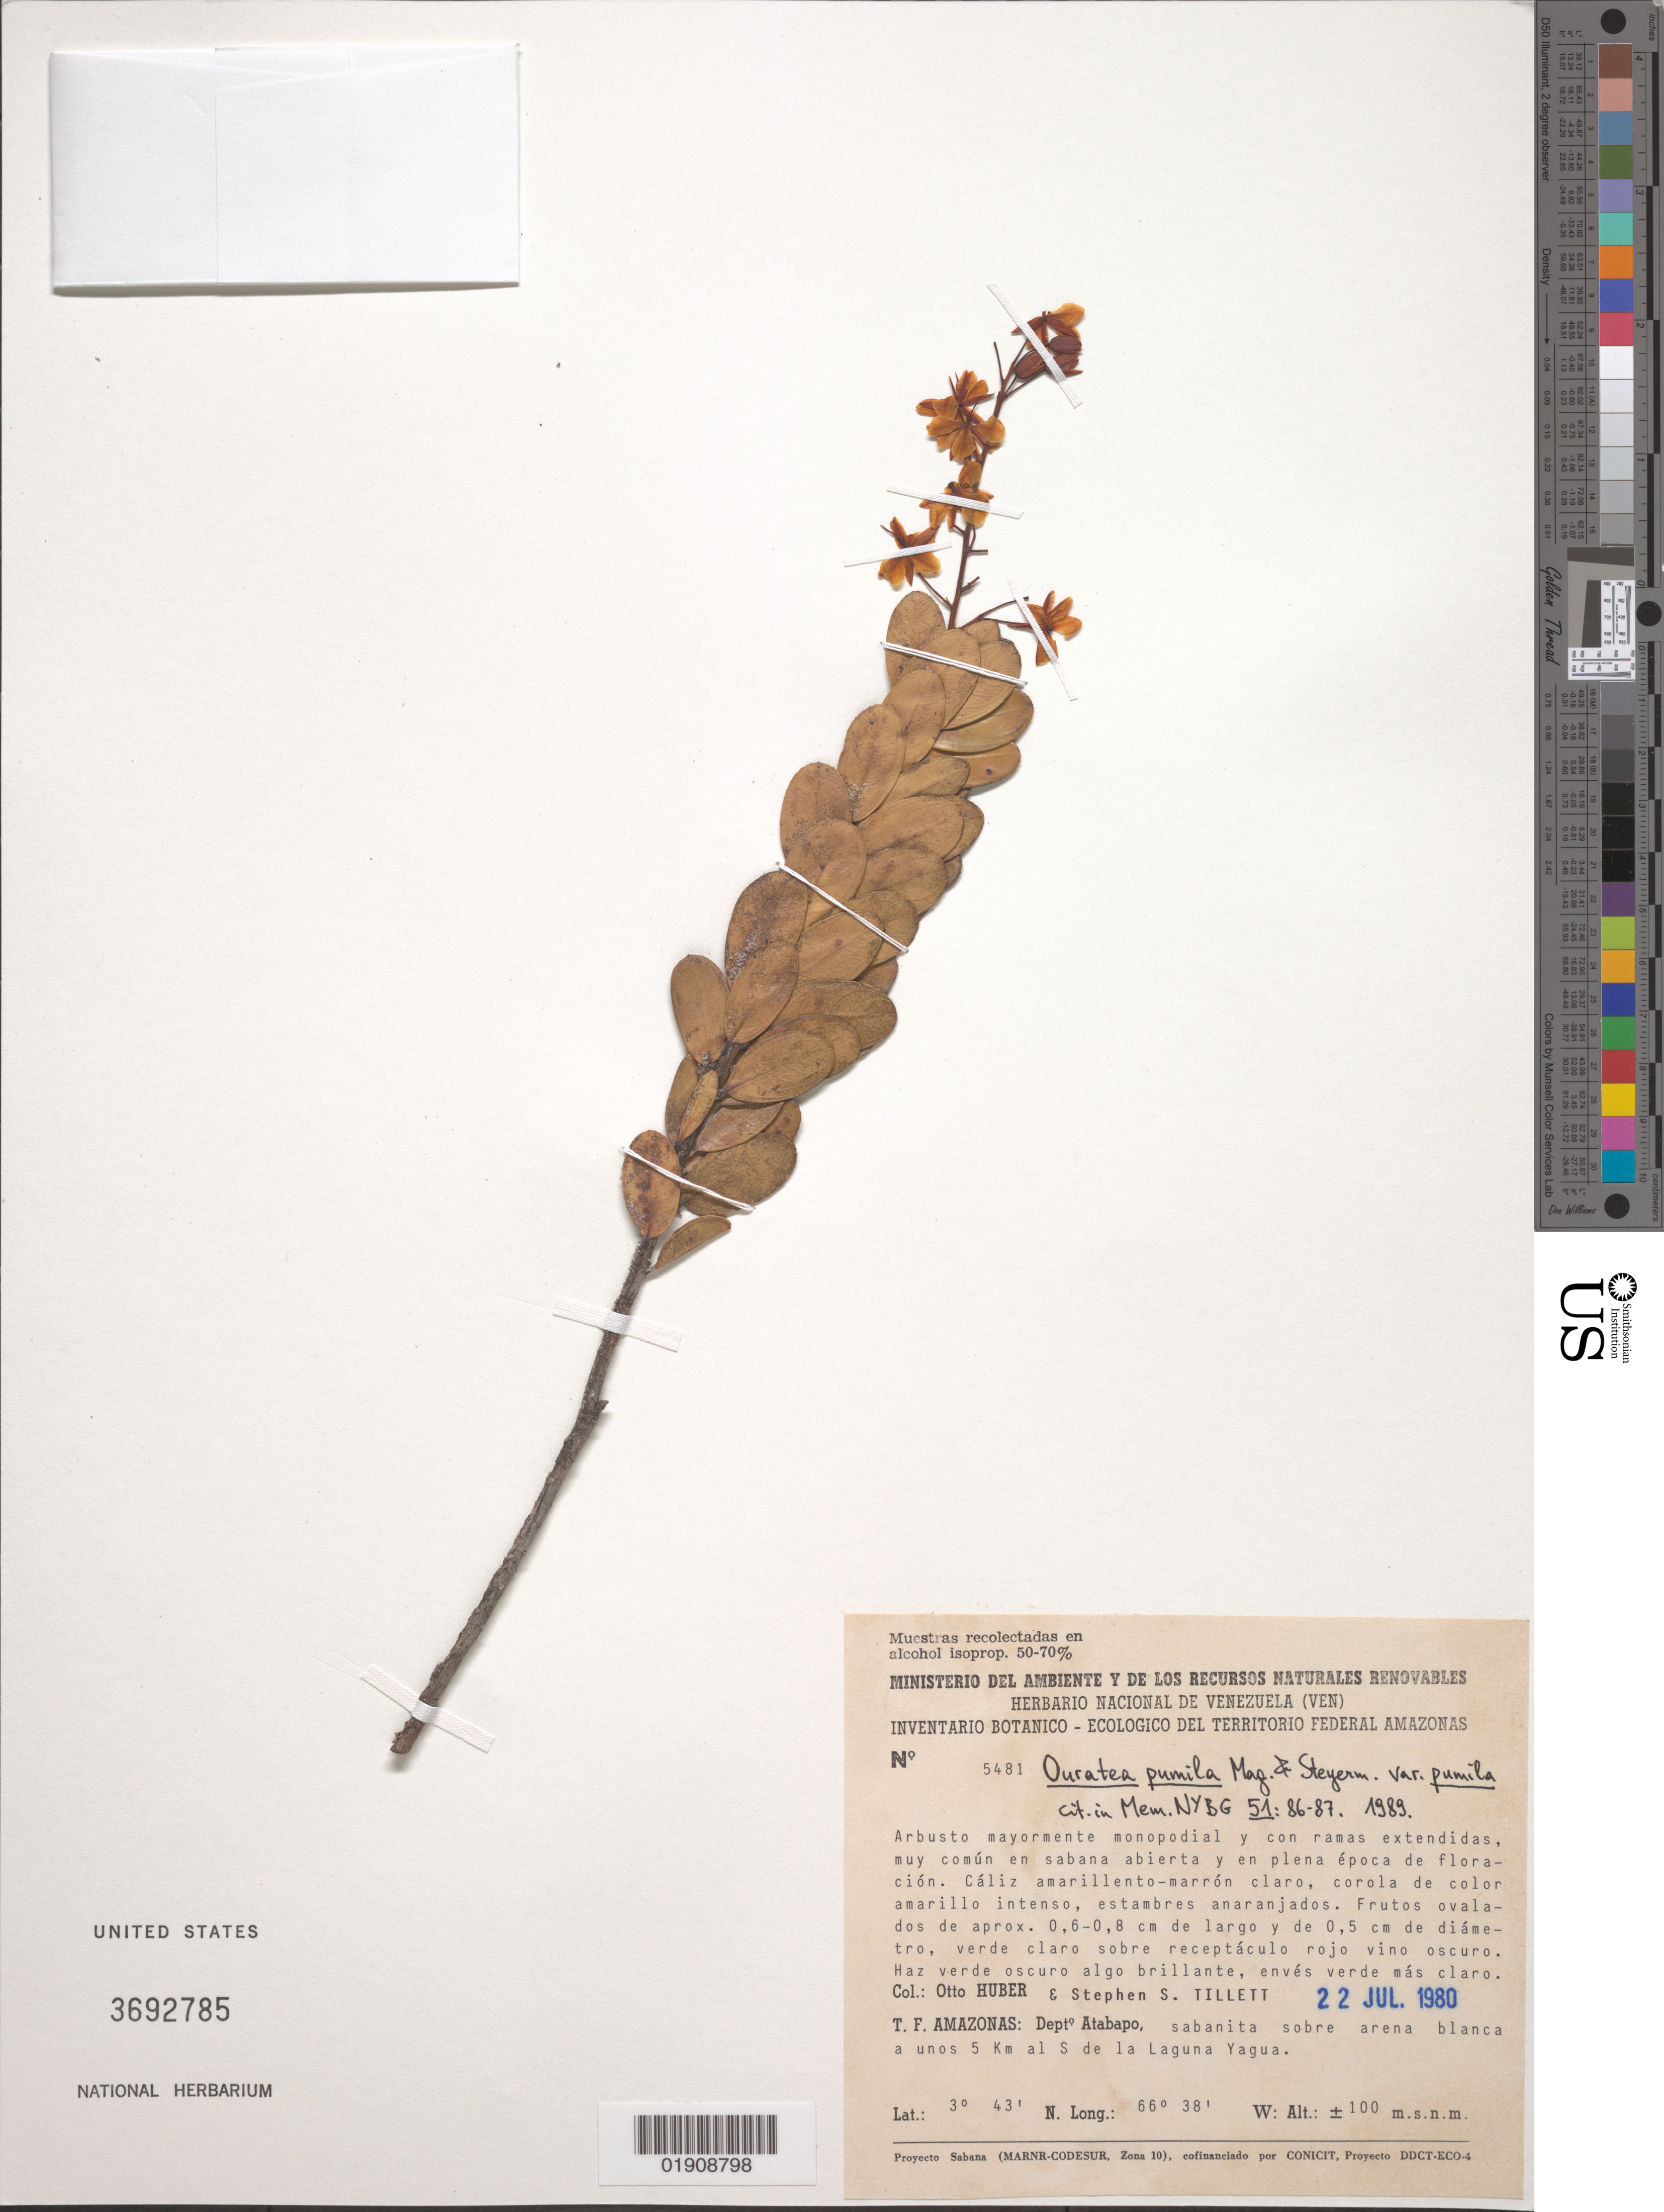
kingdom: Plantae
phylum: Tracheophyta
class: Magnoliopsida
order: Malpighiales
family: Ochnaceae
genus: Ouratea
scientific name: Ouratea pumila var. pumila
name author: Maguire & Steyerm.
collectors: O. Huber & S. S. Tillett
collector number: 5481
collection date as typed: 22-Jul-80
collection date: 1980-07-22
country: Venezuela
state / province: Amazonas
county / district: Atabapo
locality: Laguna Yagua, 5 km al S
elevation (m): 100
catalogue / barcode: US 3692785